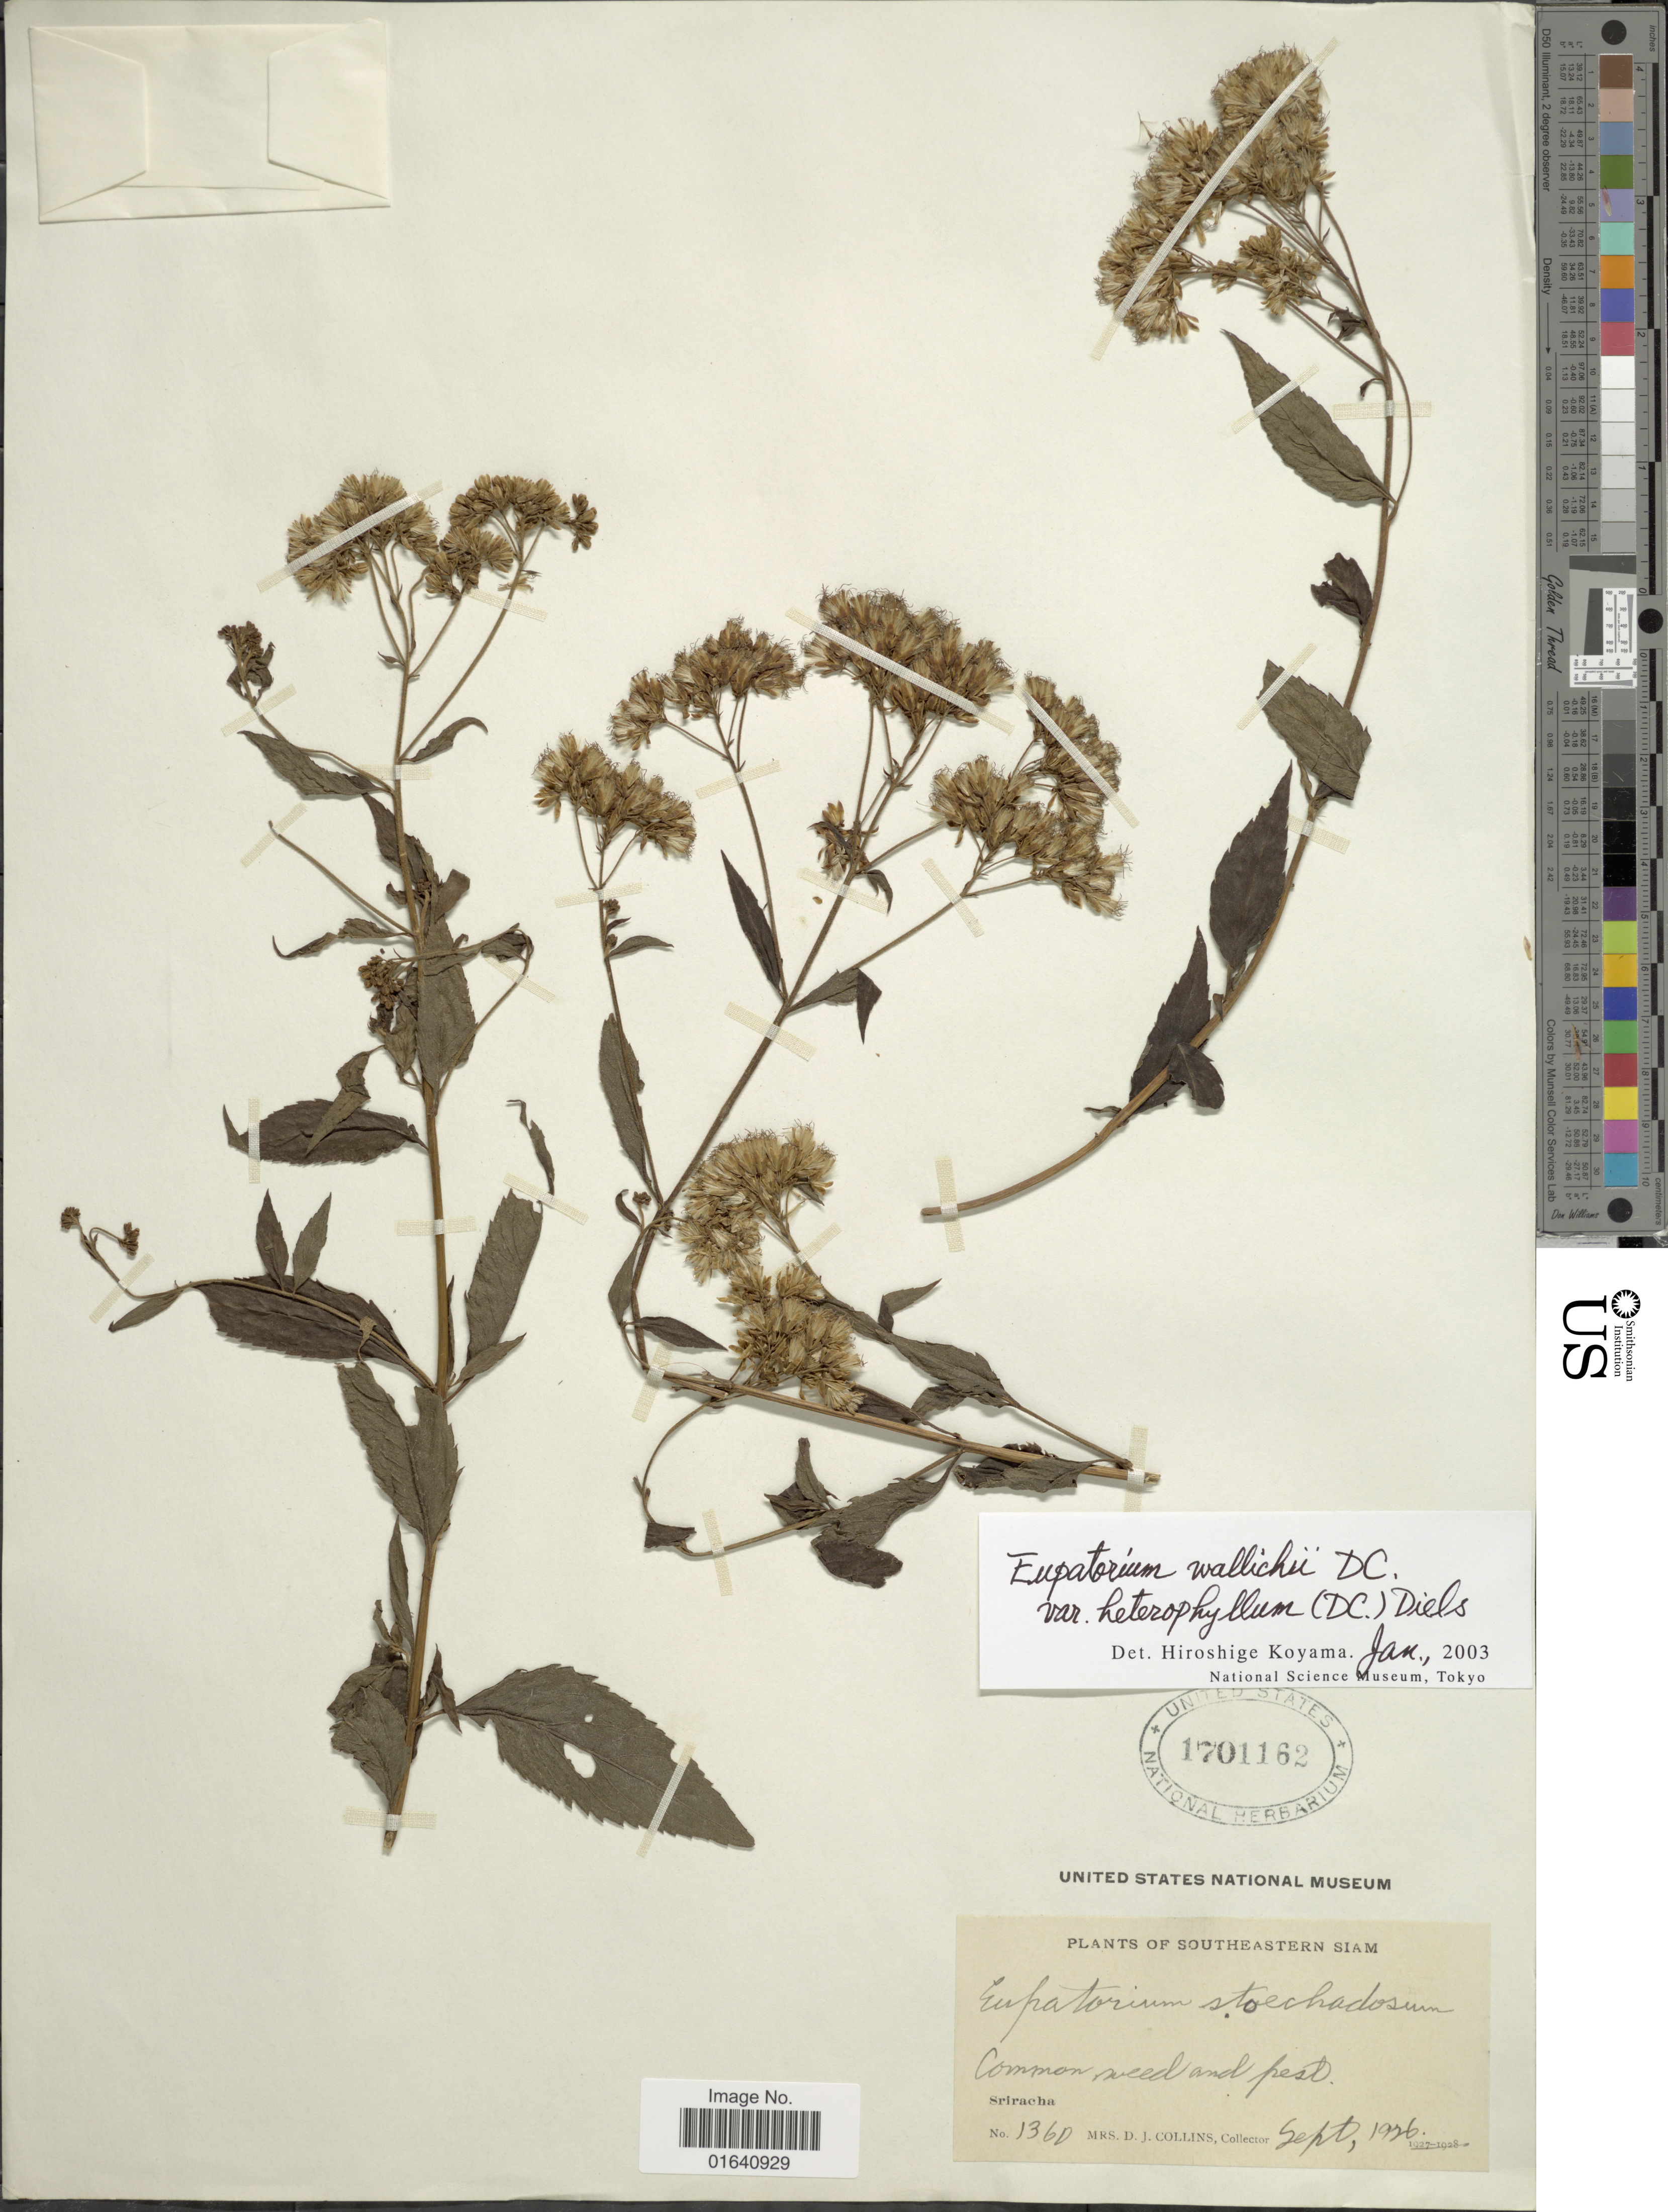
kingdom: Plantae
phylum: Tracheophyta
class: Magnoliopsida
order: Asterales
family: Asteraceae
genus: Eupatorium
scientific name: Eupatorium wallichii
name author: DC.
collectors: Mrs. D. J. Collins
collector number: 1360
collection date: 1926-09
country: Thailand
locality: Southeastern Siam, Common weed and pest, Sriracha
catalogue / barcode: US 1701162